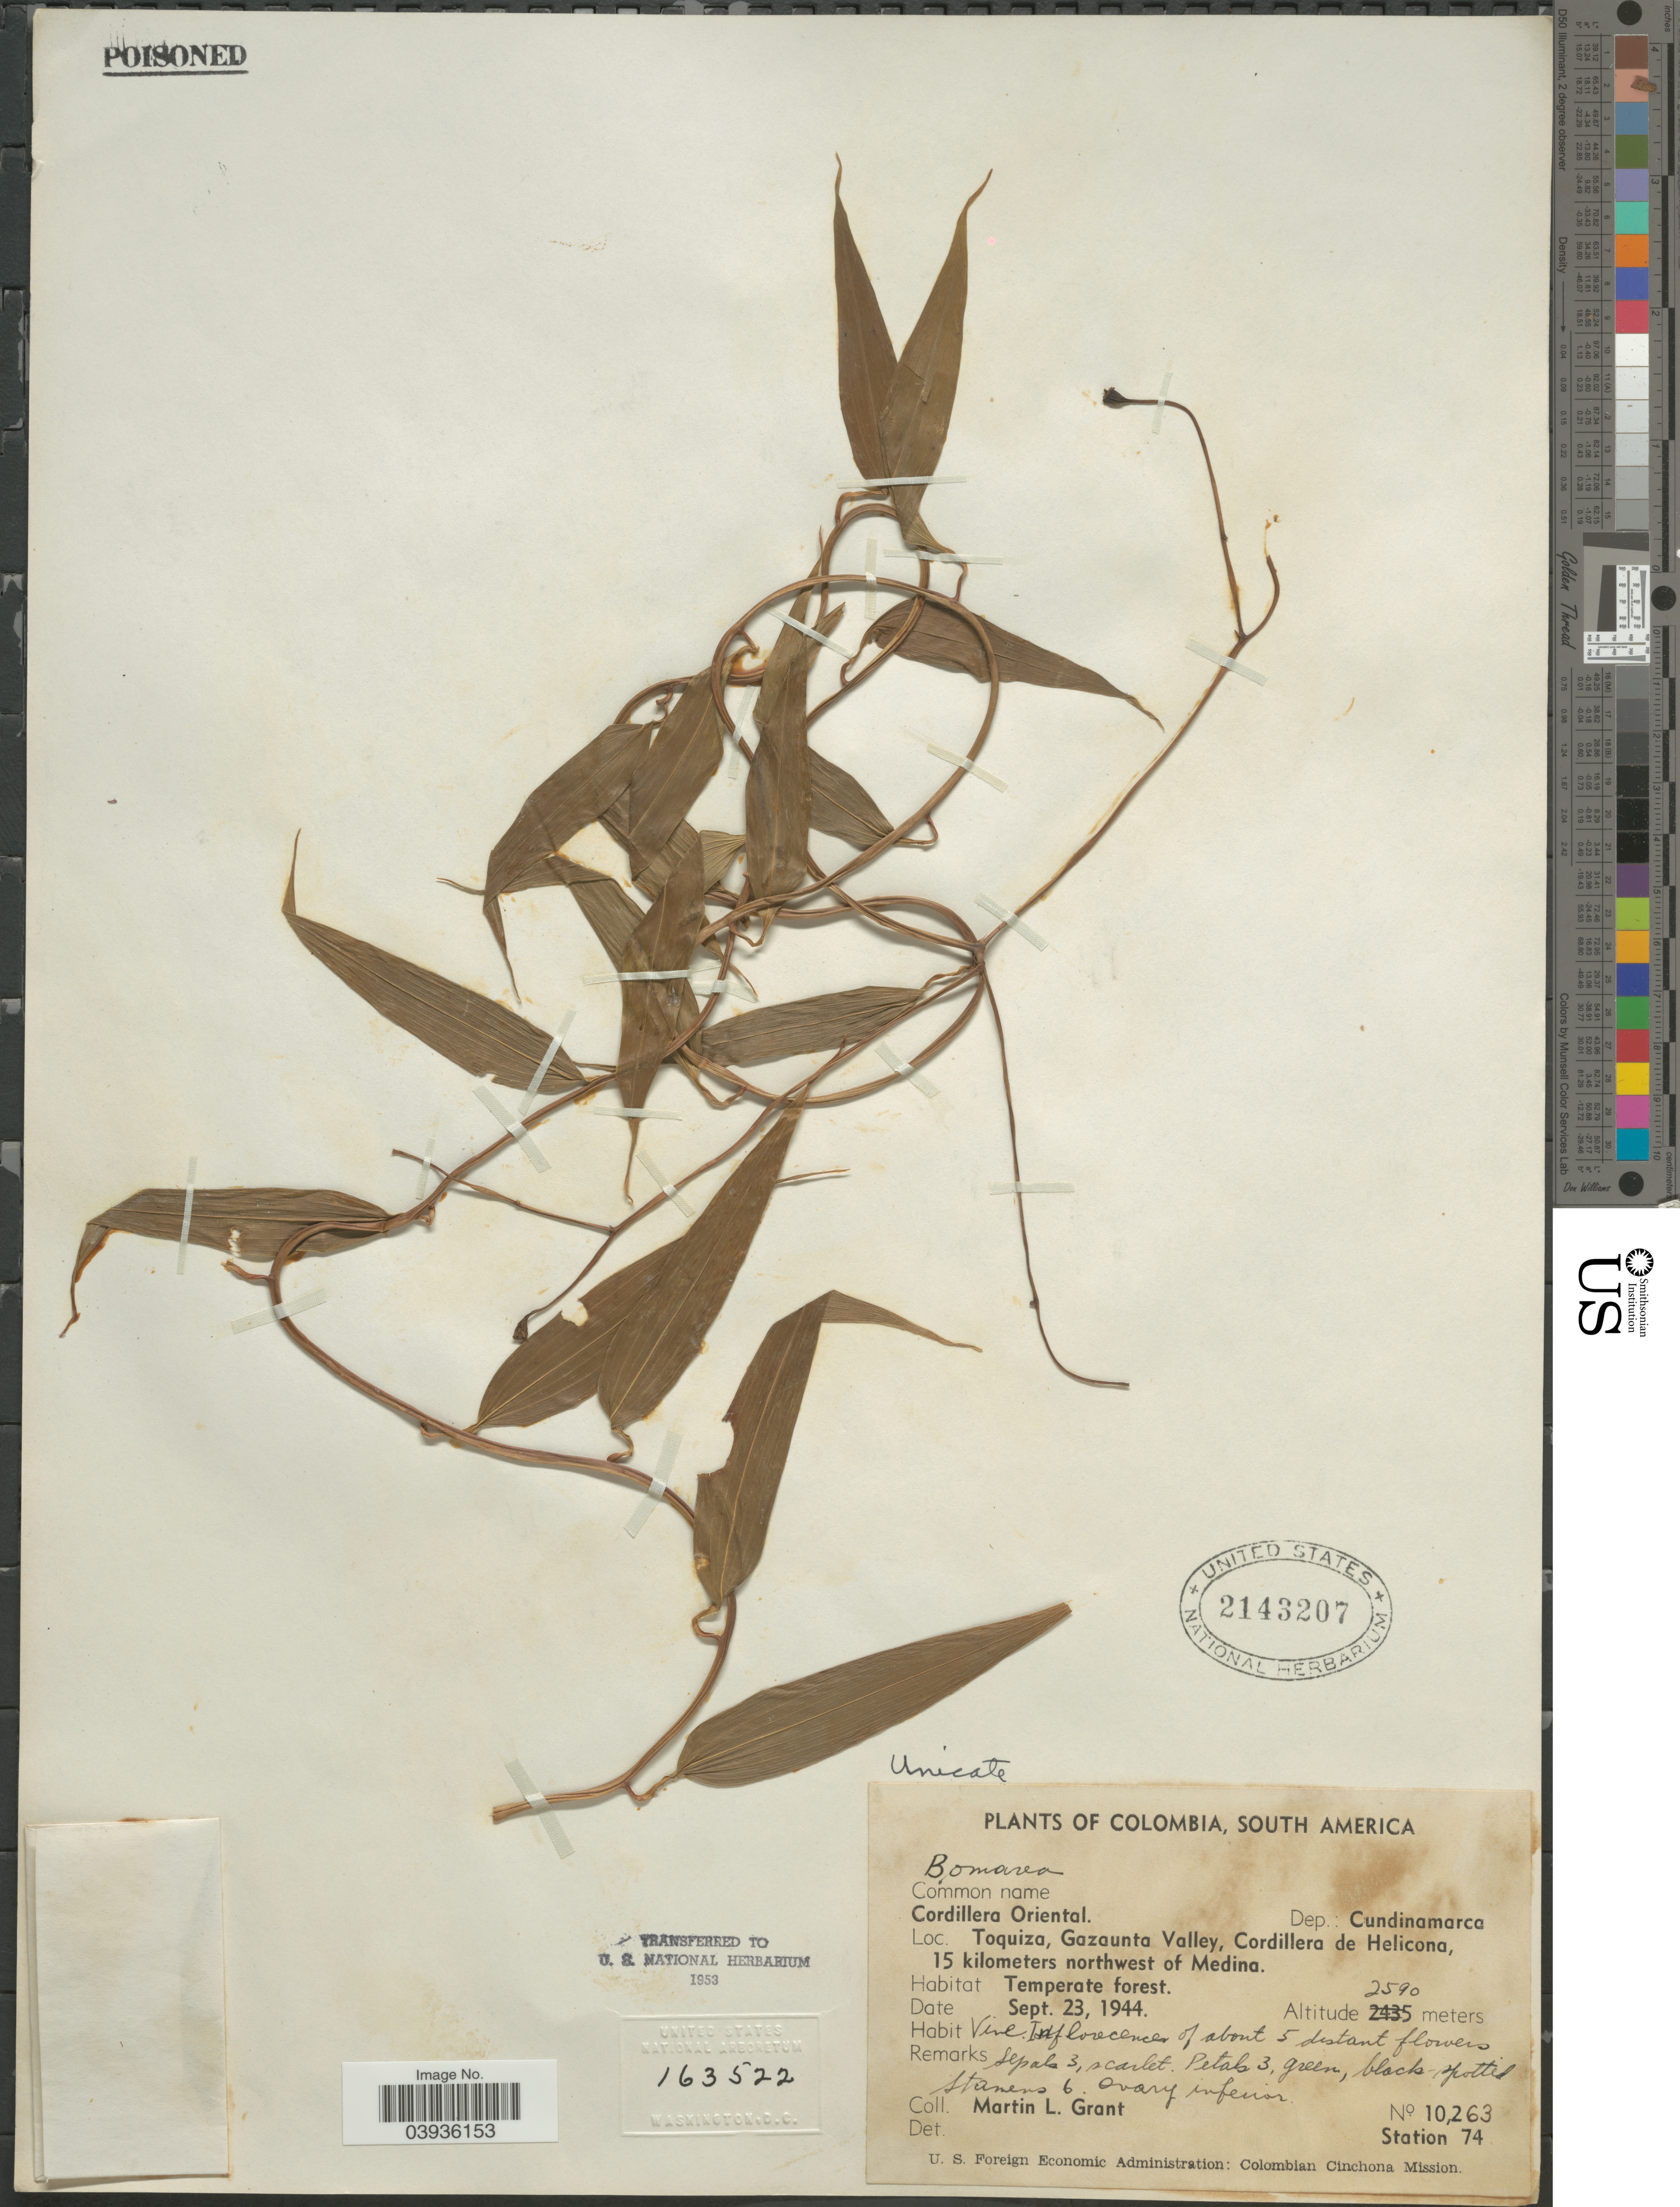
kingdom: Plantae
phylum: Tracheophyta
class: Liliopsida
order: Liliales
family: Alstroemeriaceae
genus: Bomarea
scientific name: Bomarea sp.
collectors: M. L. Grant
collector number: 10263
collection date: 1944-09-23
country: Colombia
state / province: Cundinamarca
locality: Cordillera Oriental. Dep.: Cundinamarca. Toquiza, Gazaunta Valley, Cordillera de Helicona, 15 kilometers northwest of Medina. Station 74.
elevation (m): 2590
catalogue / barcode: US 2143207